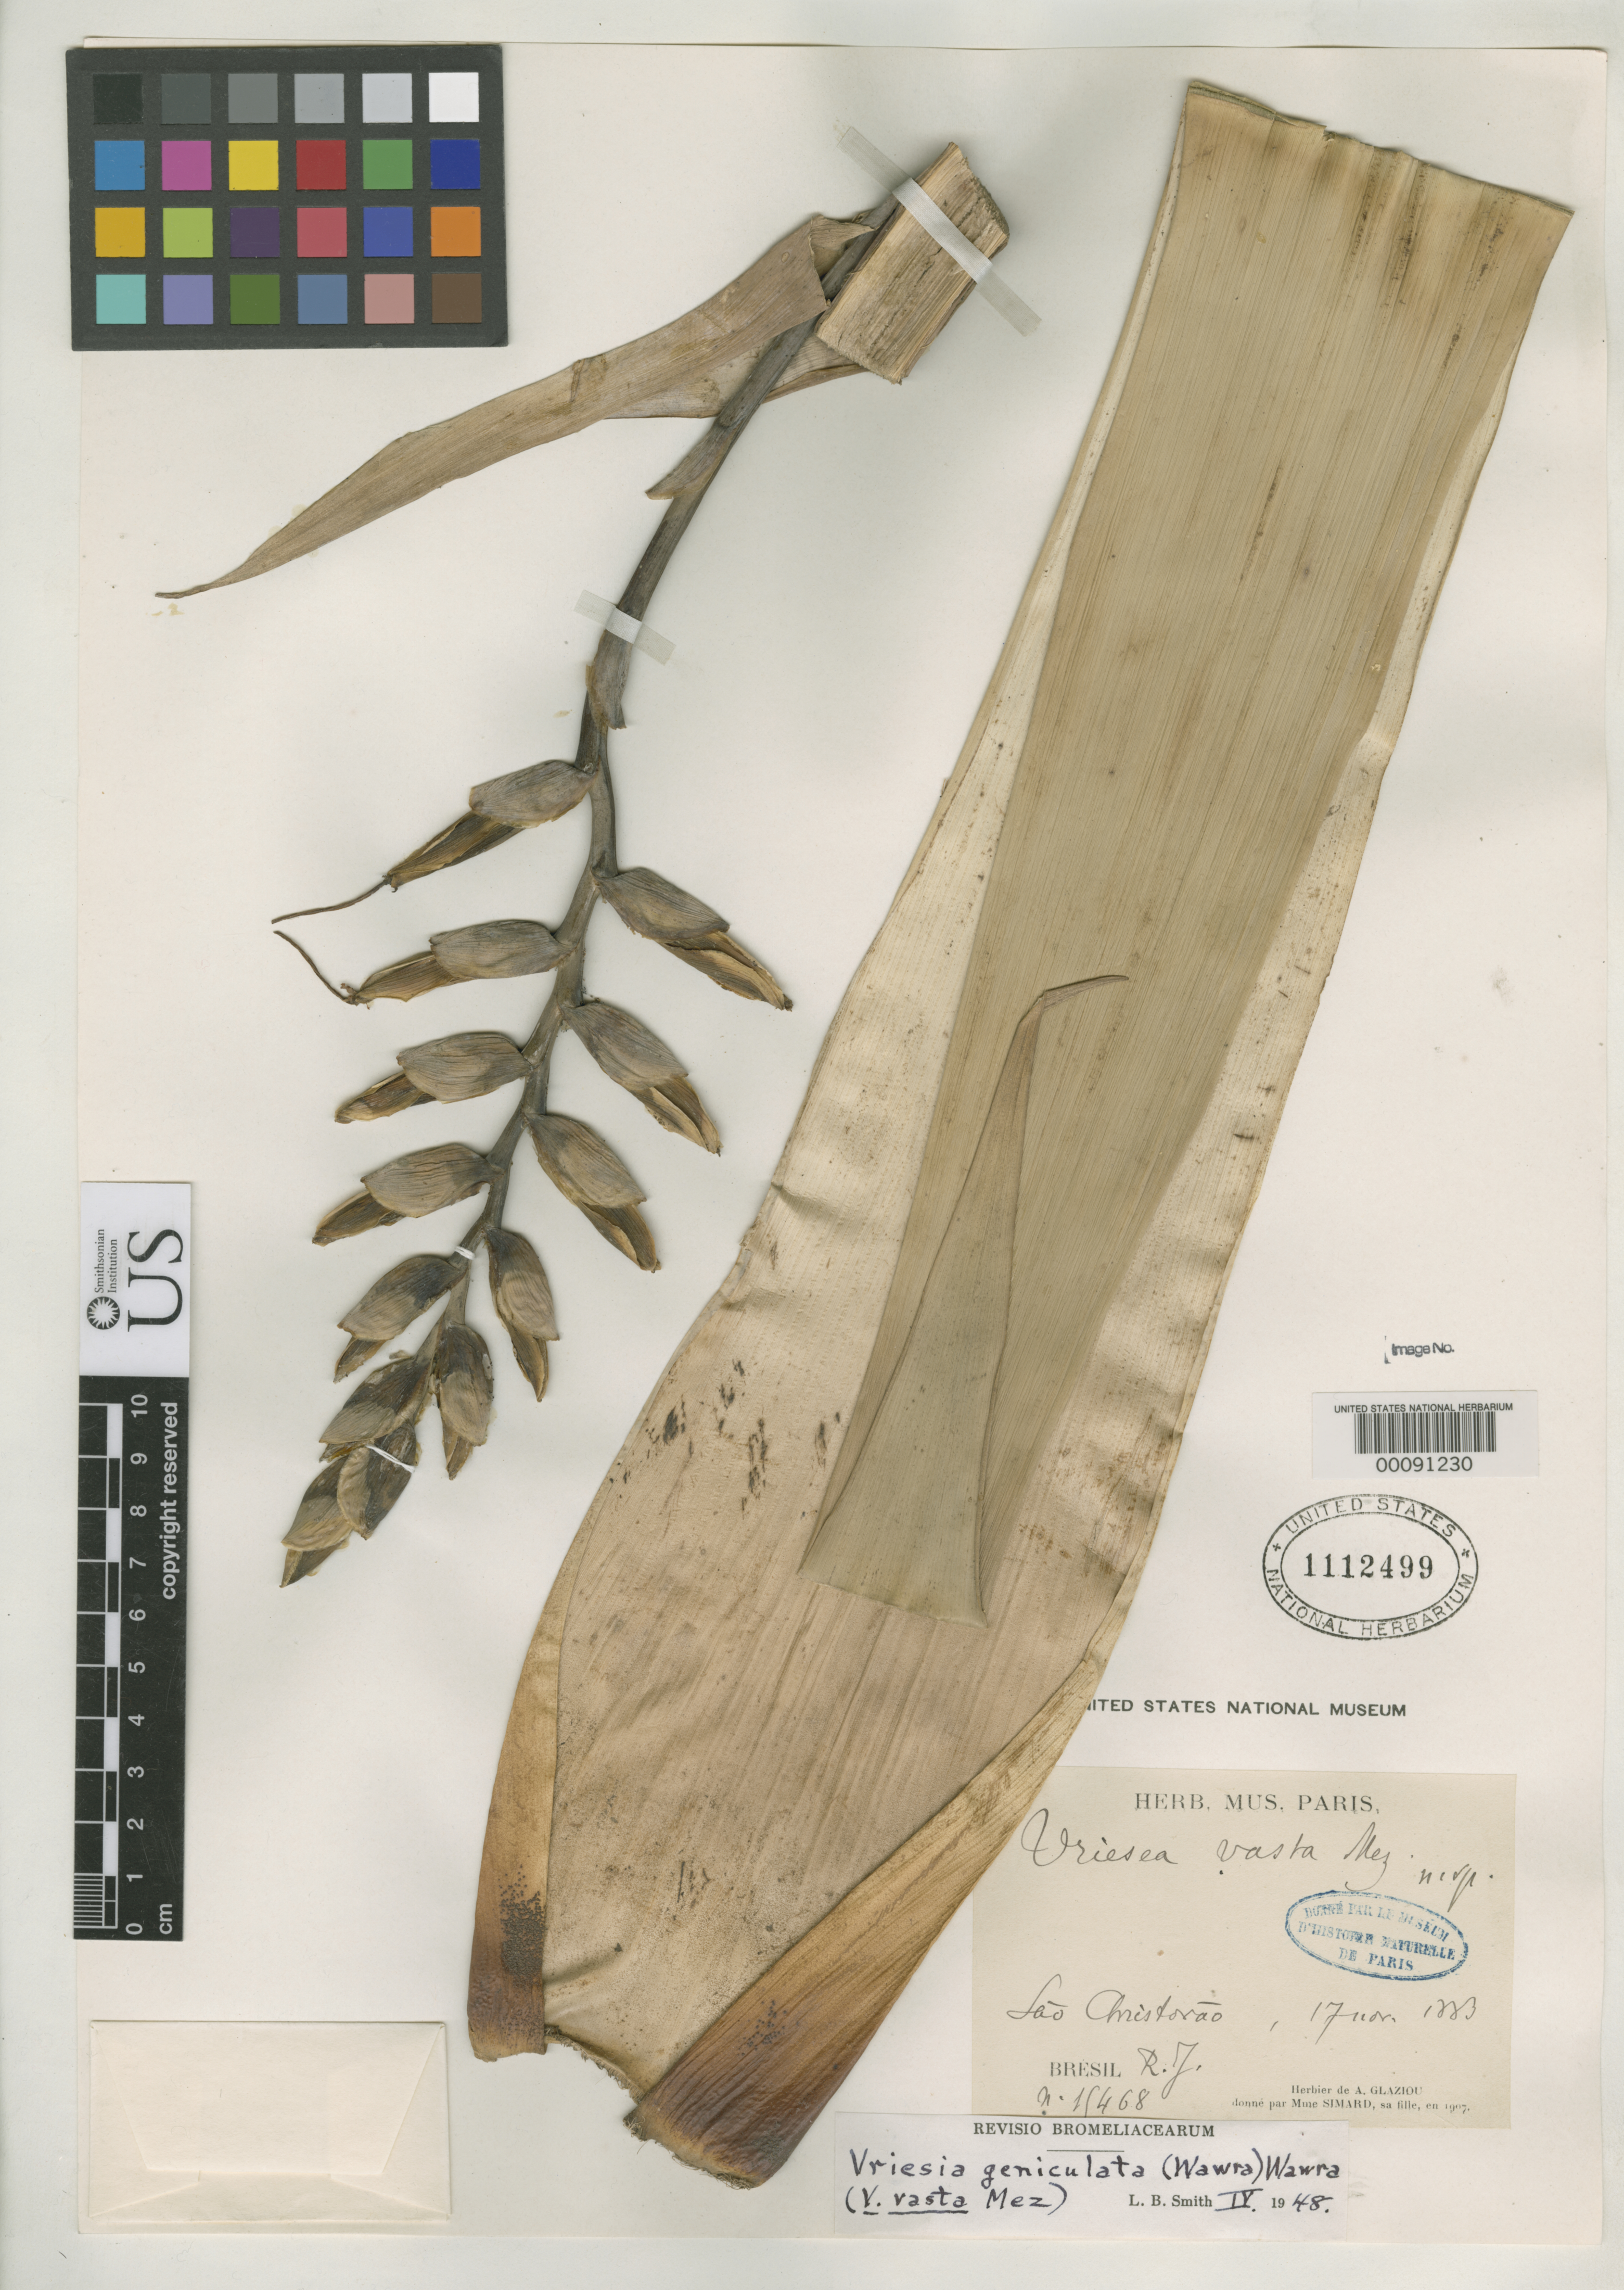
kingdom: Plantae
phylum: Tracheophyta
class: Liliopsida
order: Poales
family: Bromeliaceae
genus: Vriesea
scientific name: Vriesea vasta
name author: Mez in Mart.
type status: Isotype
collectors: A. F. M. Glaziou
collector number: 15468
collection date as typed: Nov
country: Brazil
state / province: Rio de Janeiro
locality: Copacabana.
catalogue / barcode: US 1112499